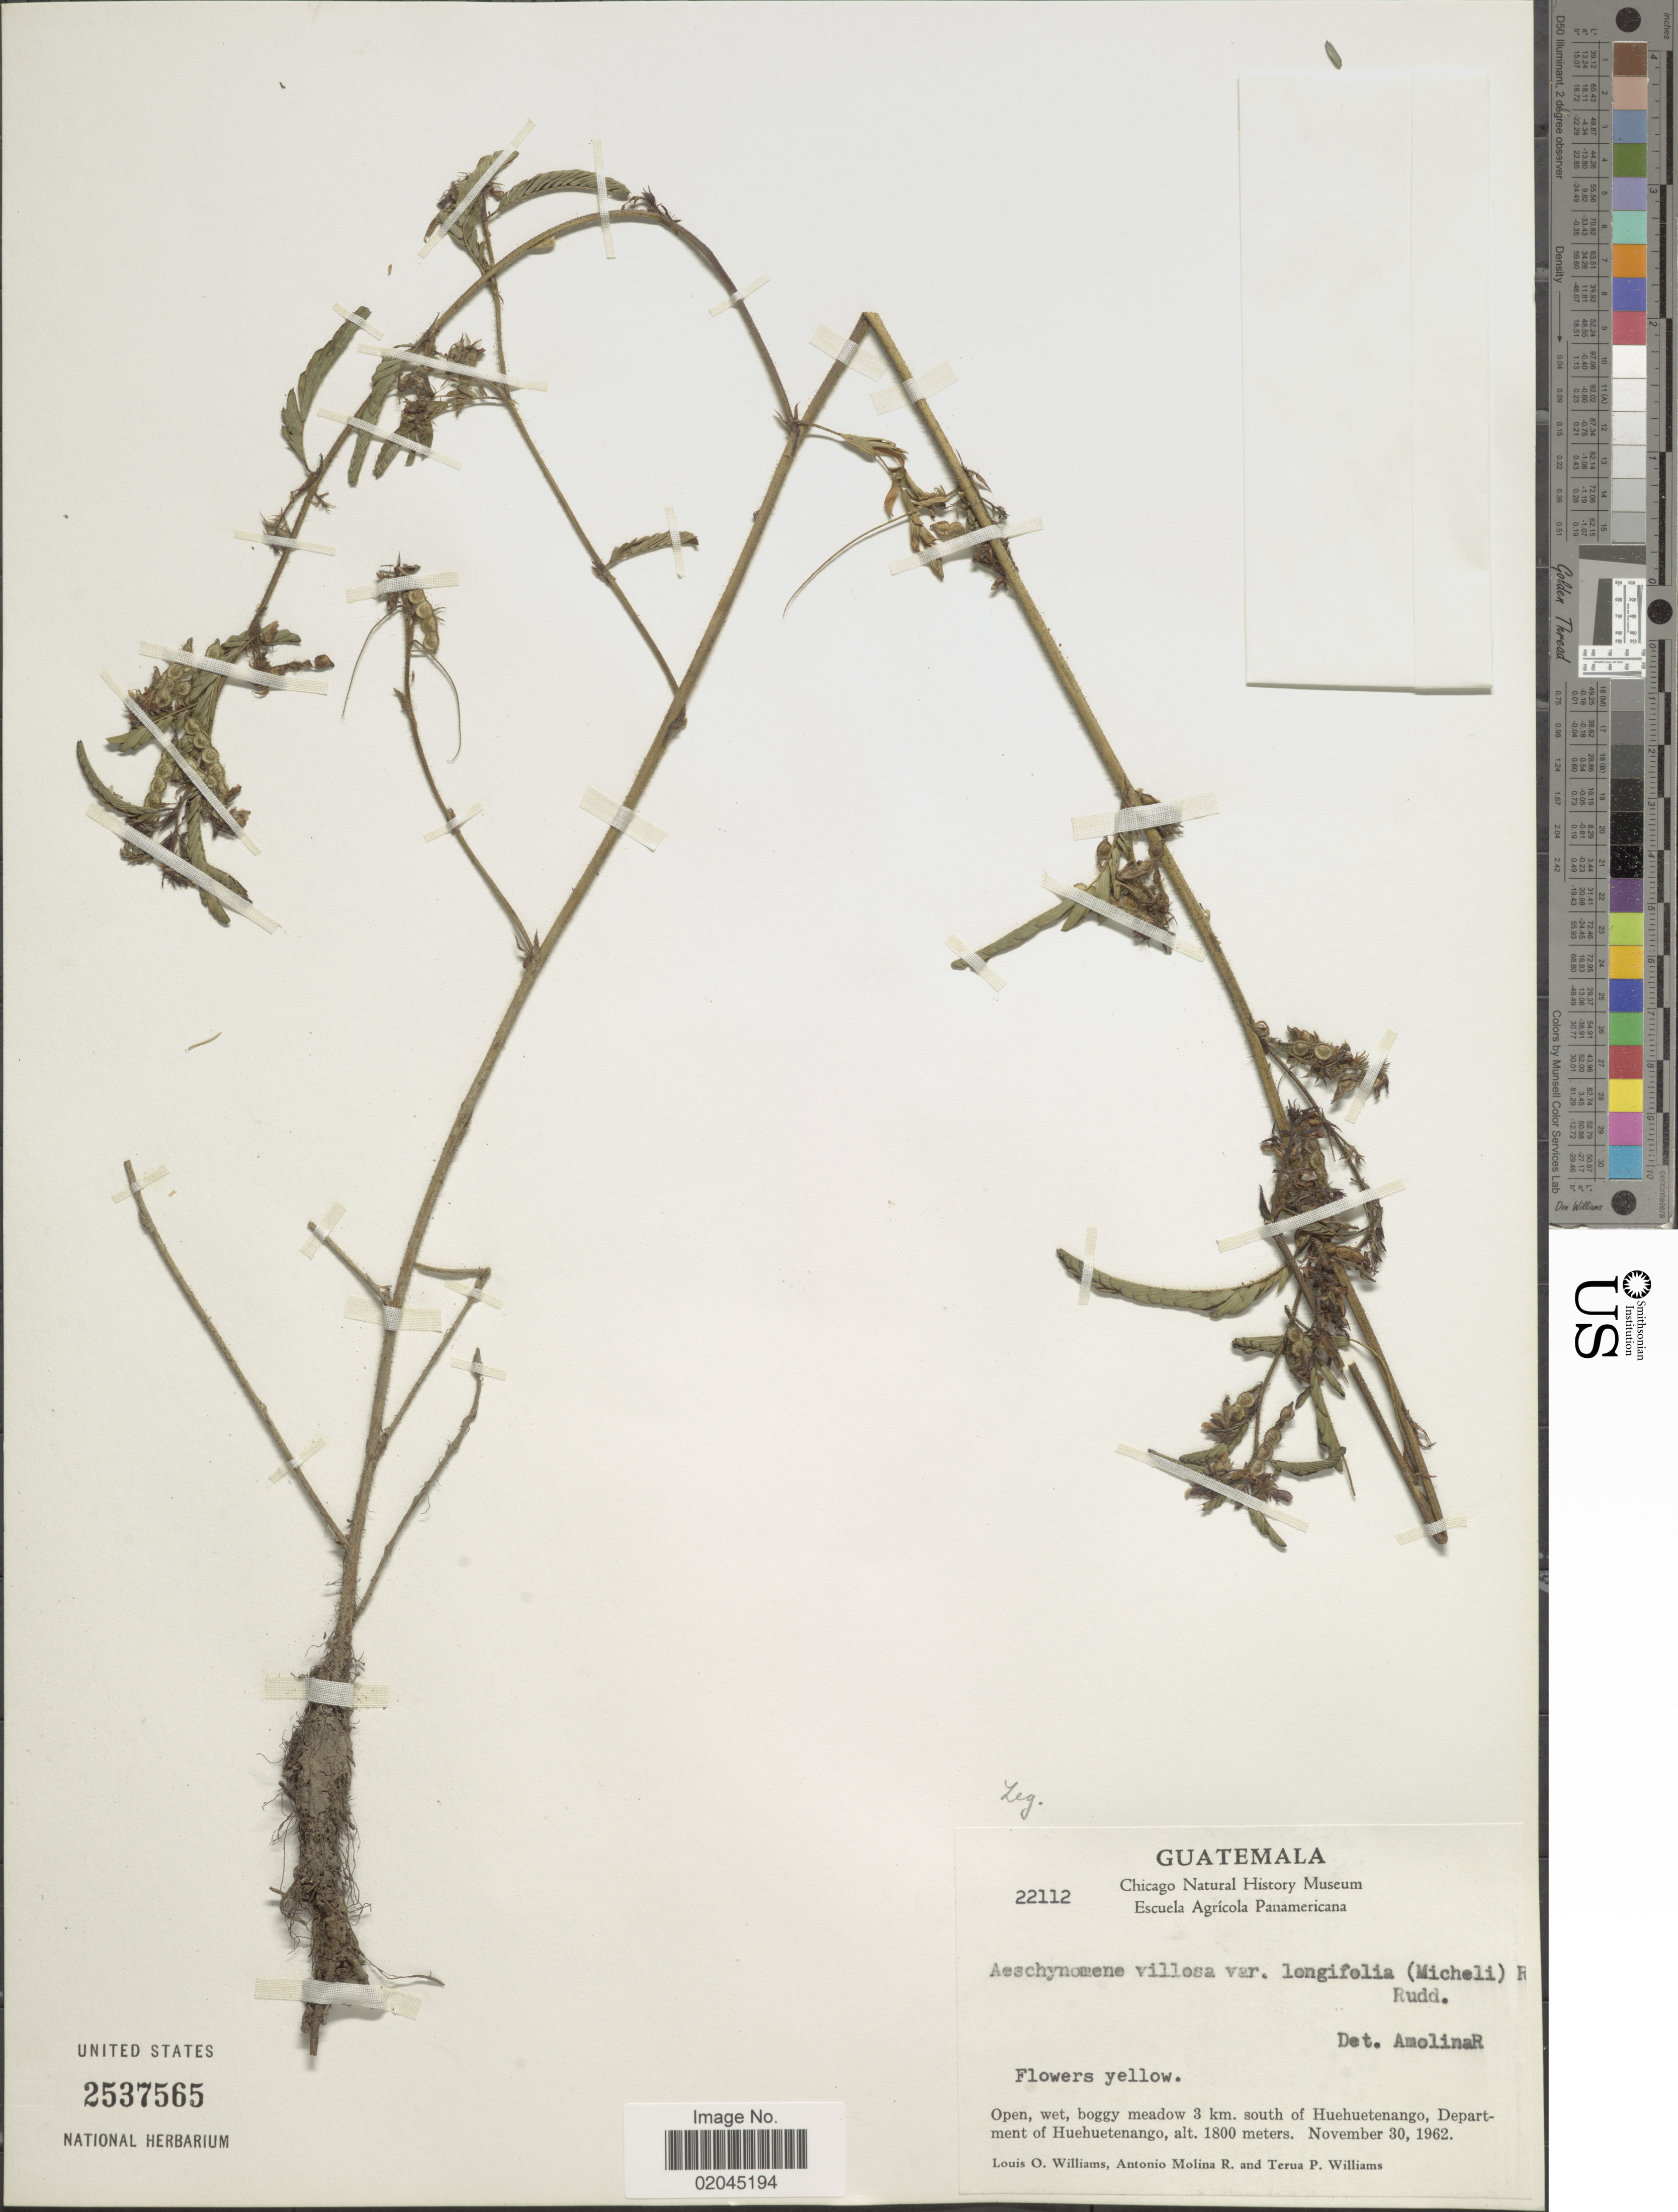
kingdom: Plantae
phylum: Tracheophyta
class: Magnoliopsida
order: Fabales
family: Fabaceae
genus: Aeschynomene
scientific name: Aeschynomene villosa var. longifolia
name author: (Micheli) Rudd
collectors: L. O. Williams, A. Molina R. & T. P. Williams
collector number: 22112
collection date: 1962-11-30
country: Guatemala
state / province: Huehuetenango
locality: Open, wet, boggy meadow 3 km south of Huehuetenango, Deaprtment of Huehuetenango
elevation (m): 1800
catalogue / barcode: US 2537565